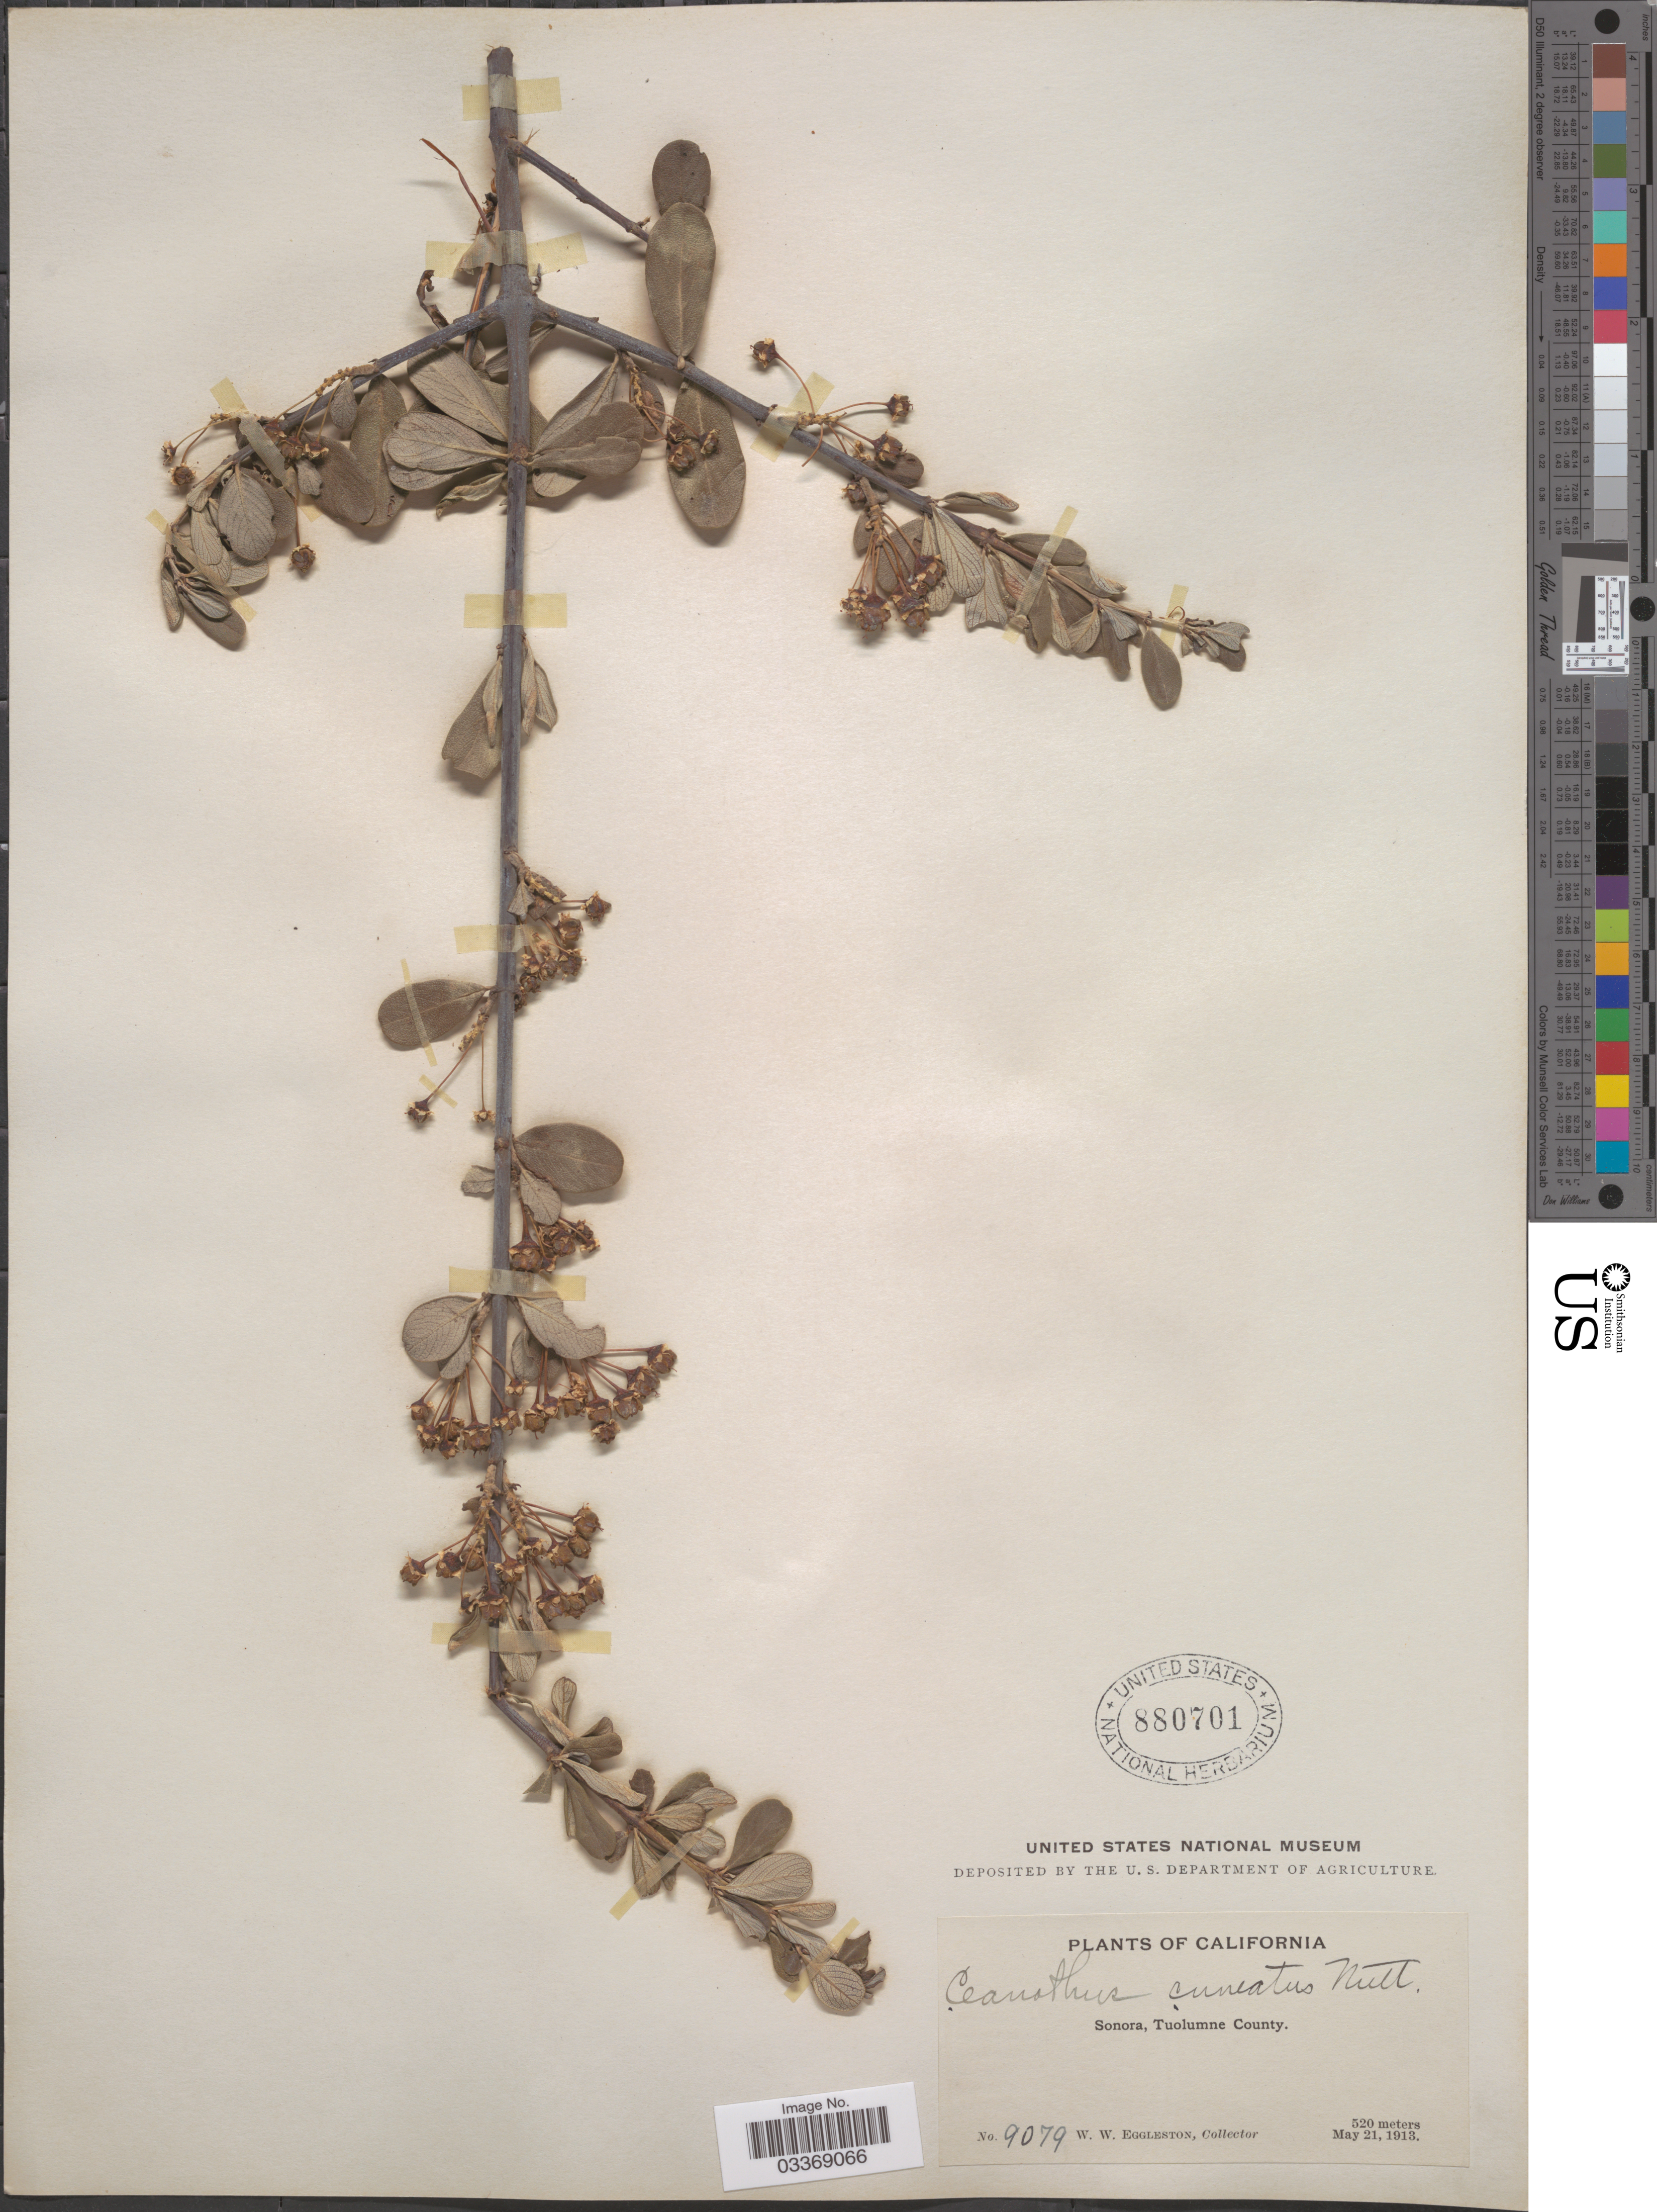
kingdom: Plantae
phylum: Tracheophyta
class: Magnoliopsida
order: Rosales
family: Rhamnaceae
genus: Ceanothus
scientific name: Ceanothus cuneatus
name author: (Hook.) Nutt.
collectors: W. W. Eggleston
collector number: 9079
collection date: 1913-05-21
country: United States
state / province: California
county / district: Tuolumne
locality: Sonora, Tuolumne County.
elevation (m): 520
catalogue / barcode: US 880701